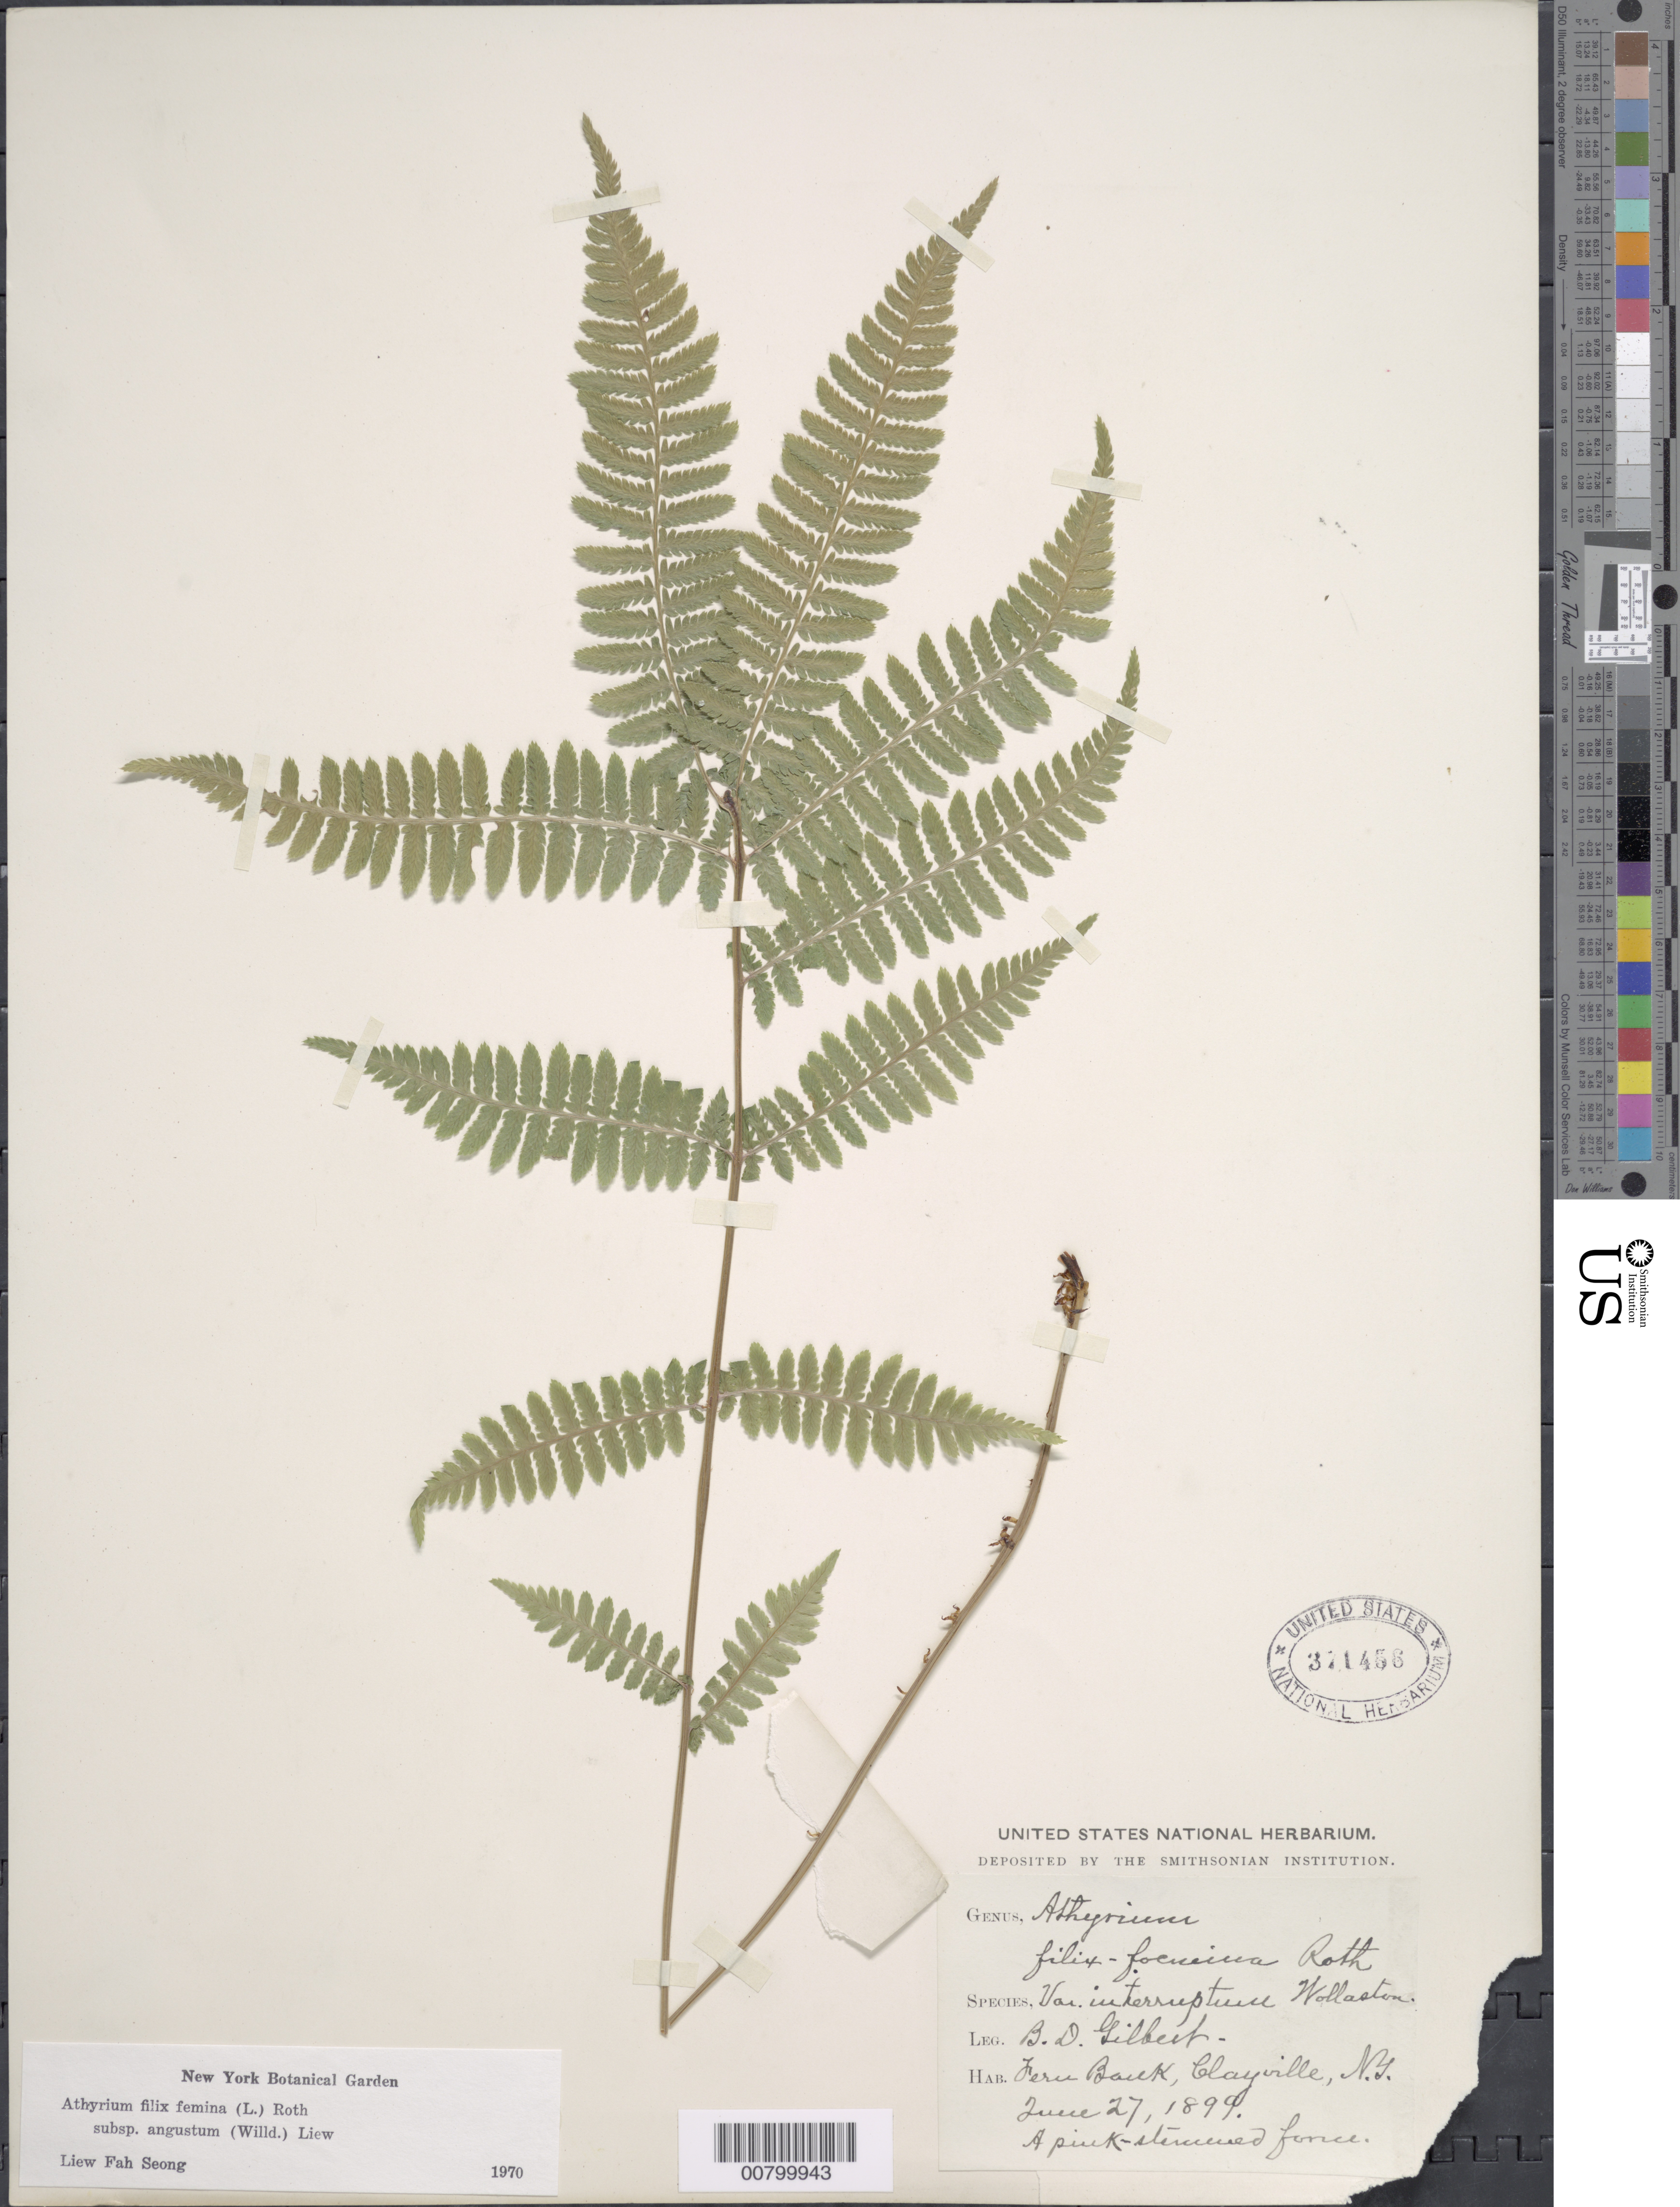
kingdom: Plantae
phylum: Tracheophyta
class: Polypodiopsida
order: Polypodiales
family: Athyriaceae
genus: Athyrium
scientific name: Athyrium filix-femina subsp. angustatum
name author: (Willd.) R.T. Clausen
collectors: B. Gilbert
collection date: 1899-06-27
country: United States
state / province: New York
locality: Fern Bank, Clayville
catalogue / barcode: US 371456